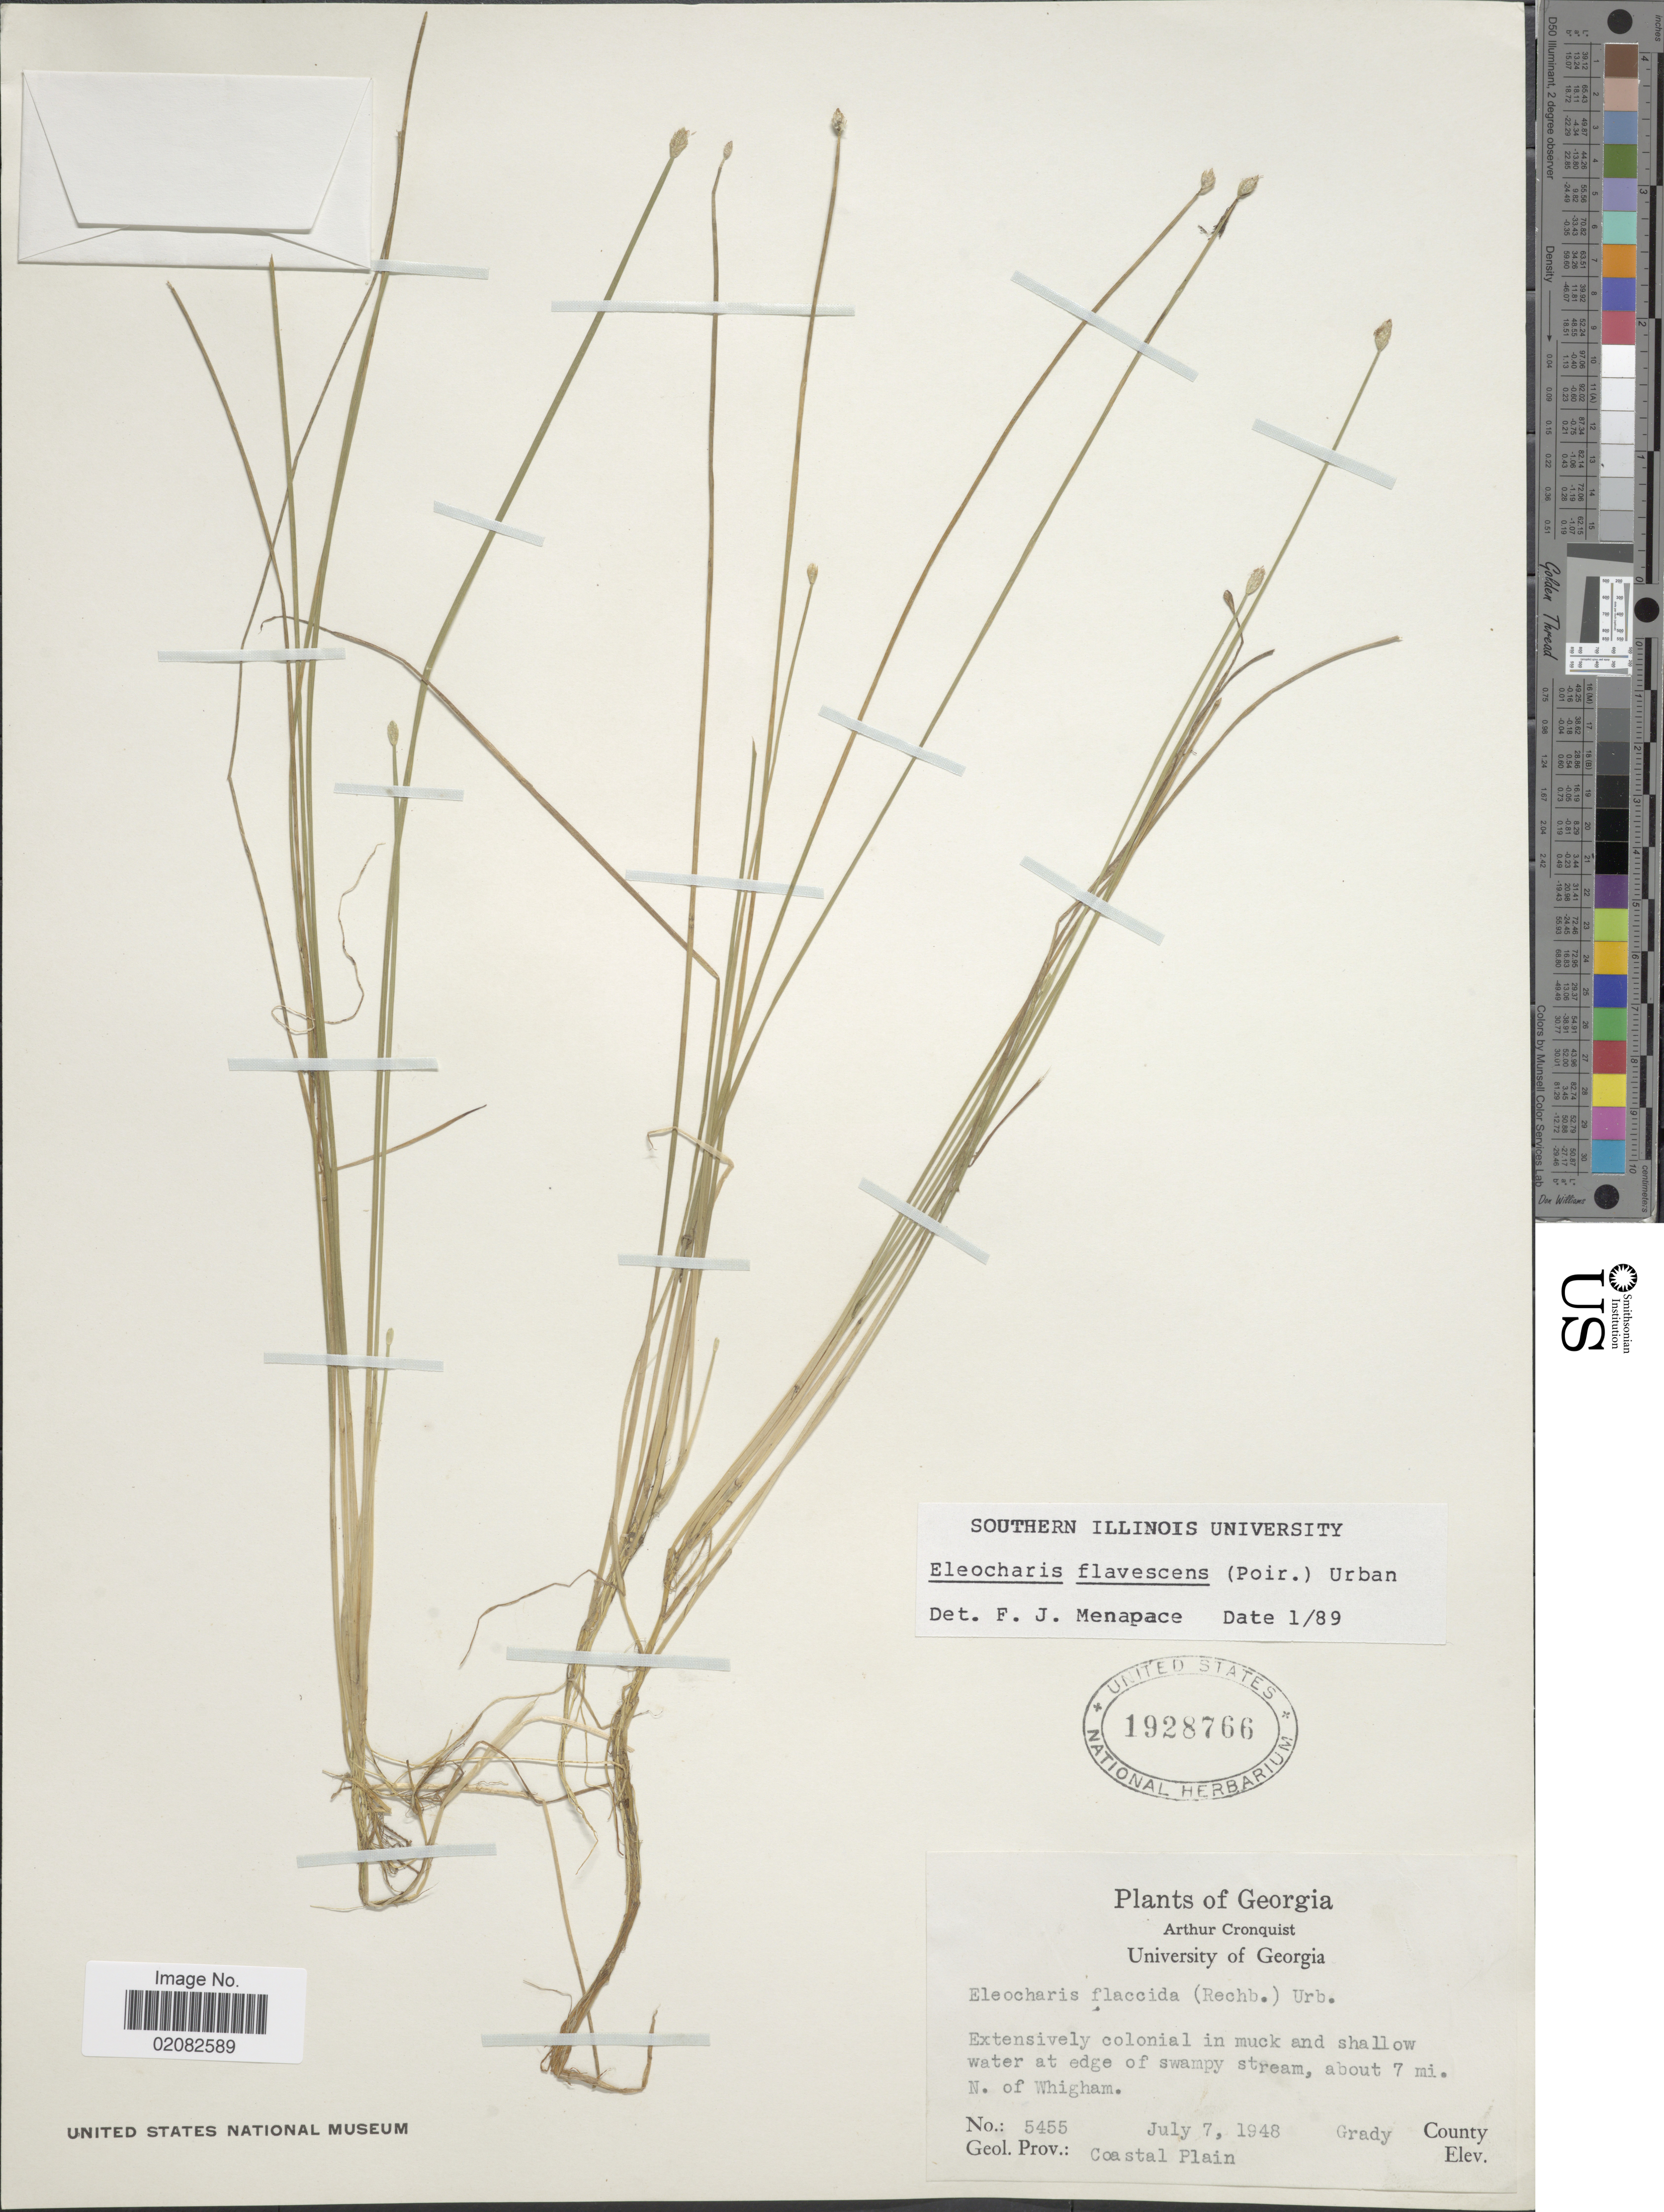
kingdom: Plantae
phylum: Tracheophyta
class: Liliopsida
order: Poales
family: Cyperaceae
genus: Eleocharis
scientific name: Eleocharis flavescens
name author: (Poir.) Urb.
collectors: A. J. Cronquist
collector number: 5455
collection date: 1948-07-07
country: United States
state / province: Georgia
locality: About 7 mi. N. of Whigham, Grady County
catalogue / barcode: US 1928766